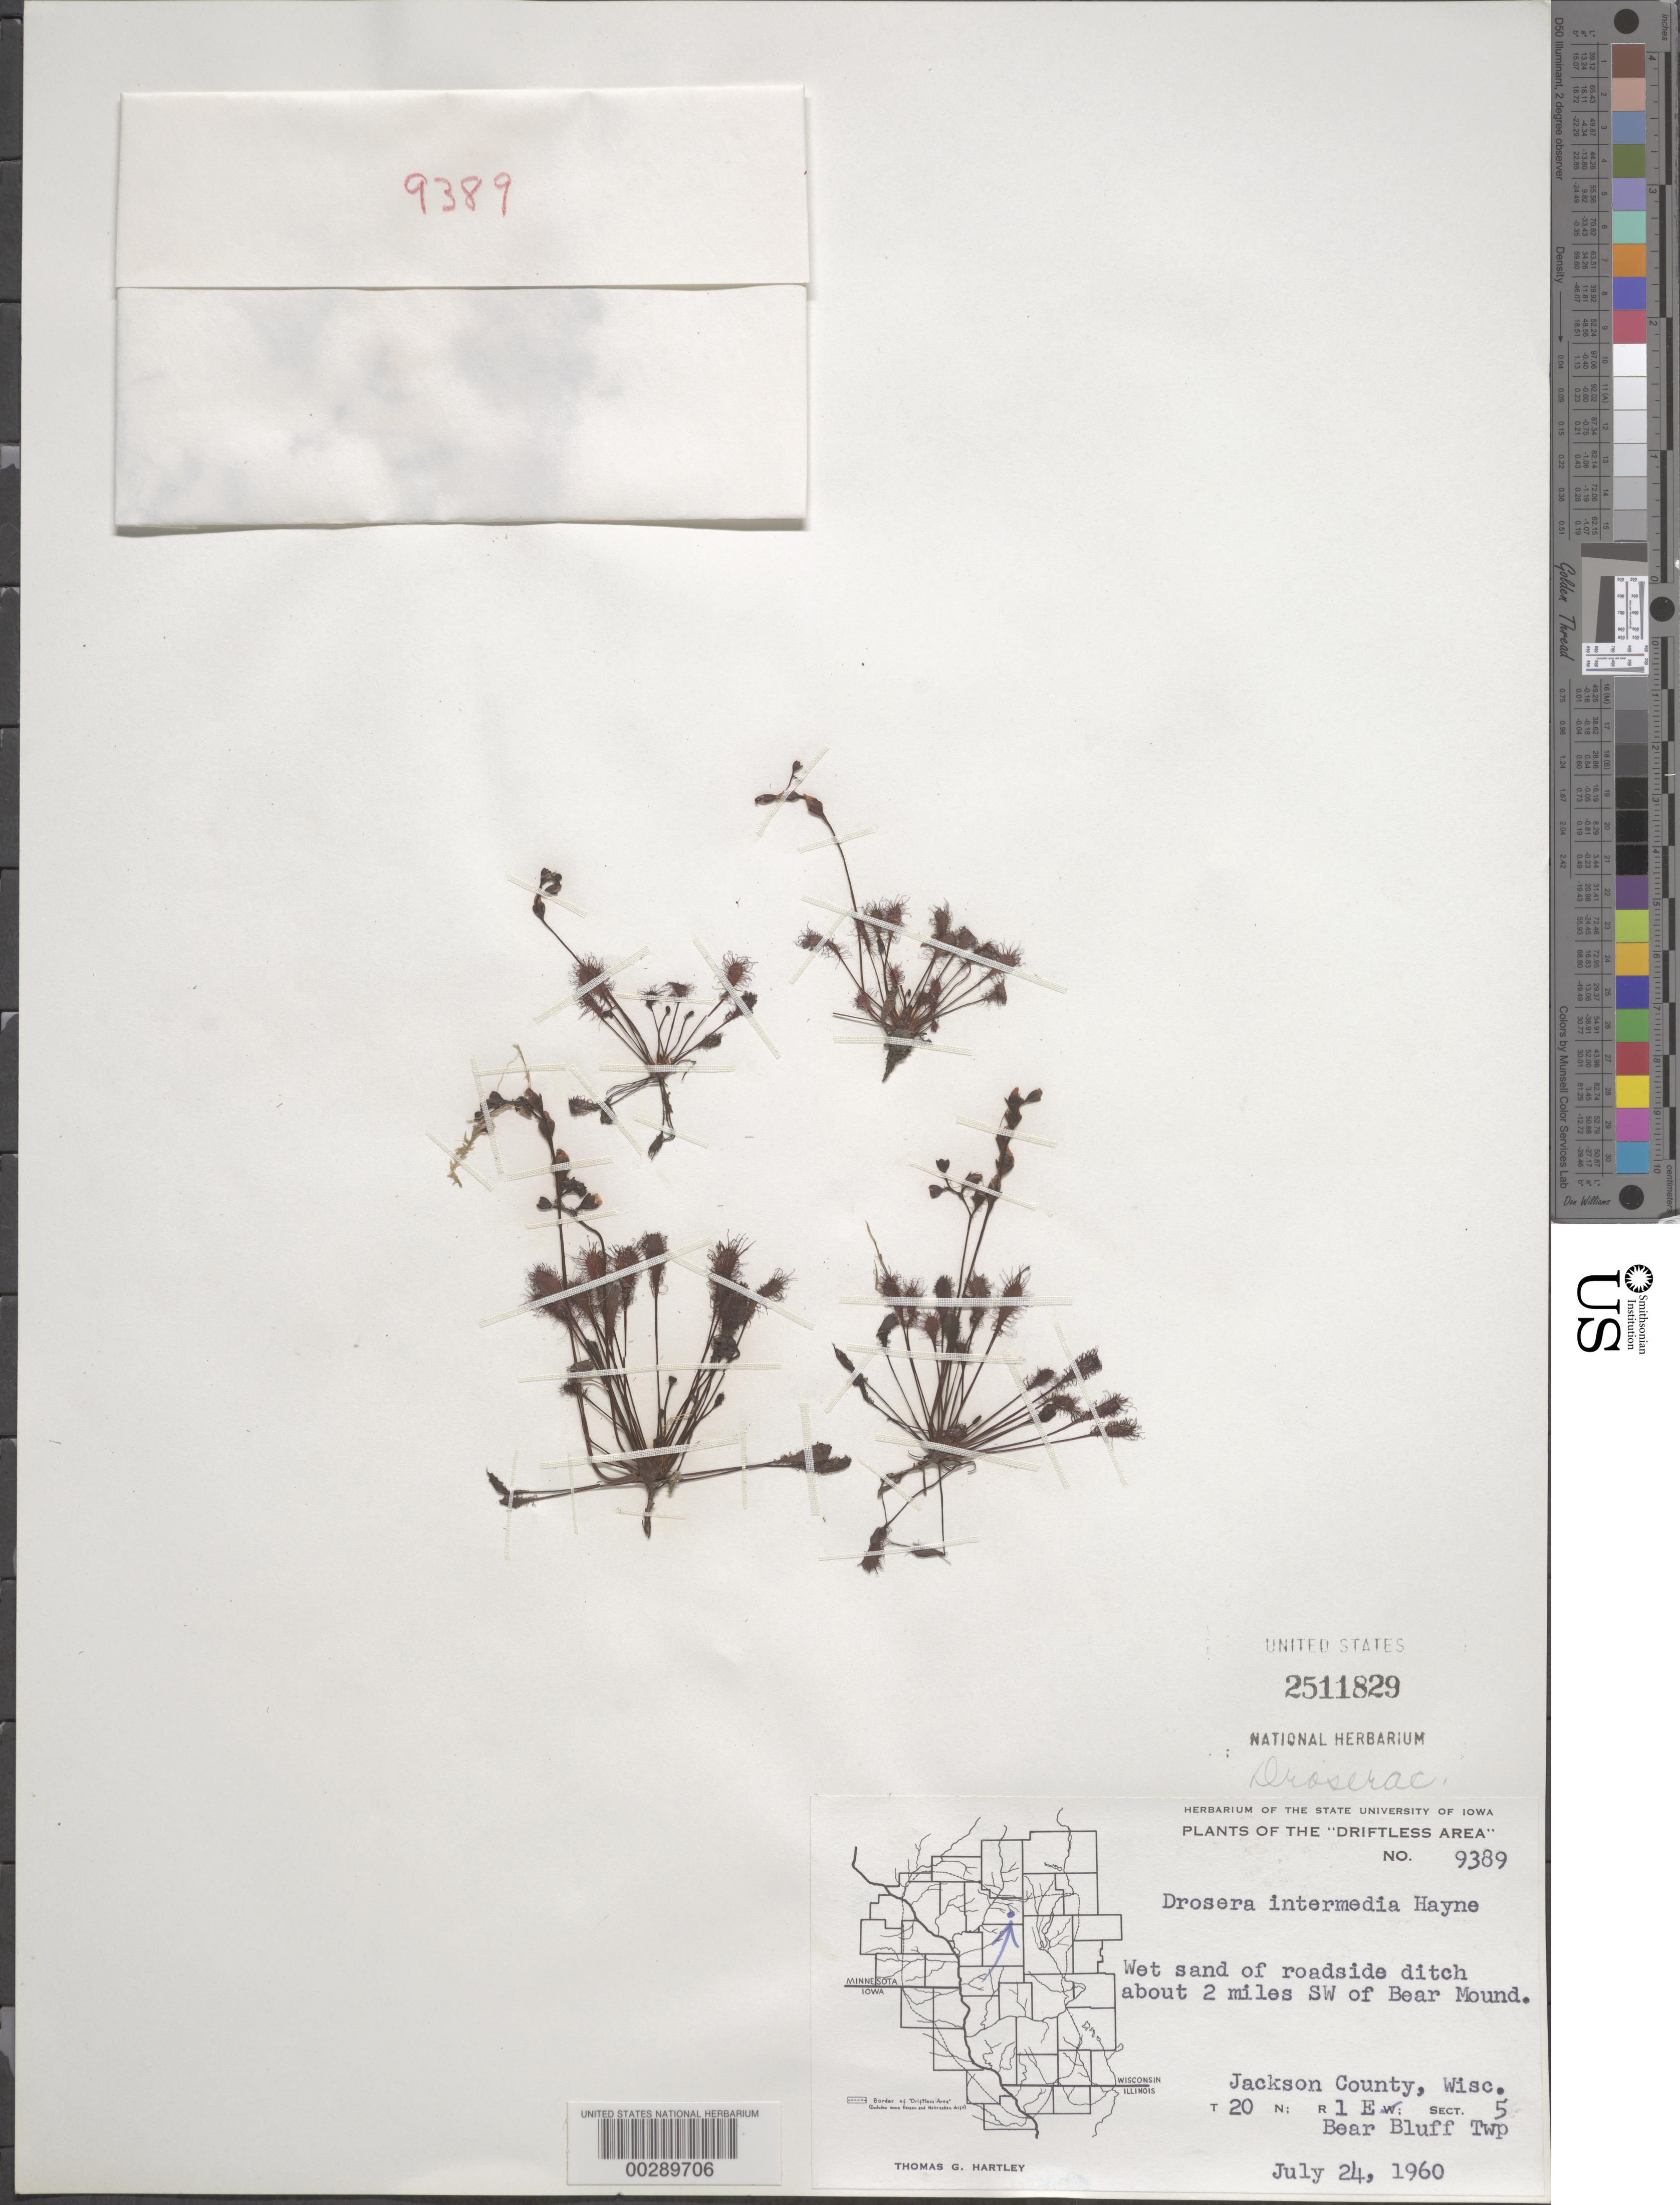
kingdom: Plantae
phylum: Tracheophyta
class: Magnoliopsida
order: Caryophyllales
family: Droseraceae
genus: Drosera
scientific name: Drosera intermedia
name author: Hayne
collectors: T. G. Hartley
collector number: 9389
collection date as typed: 24 Jul 1960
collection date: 1960-07-24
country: United States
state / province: Wisconsin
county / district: Jackson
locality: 2 mi. s of bear mound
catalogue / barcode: US 2511829